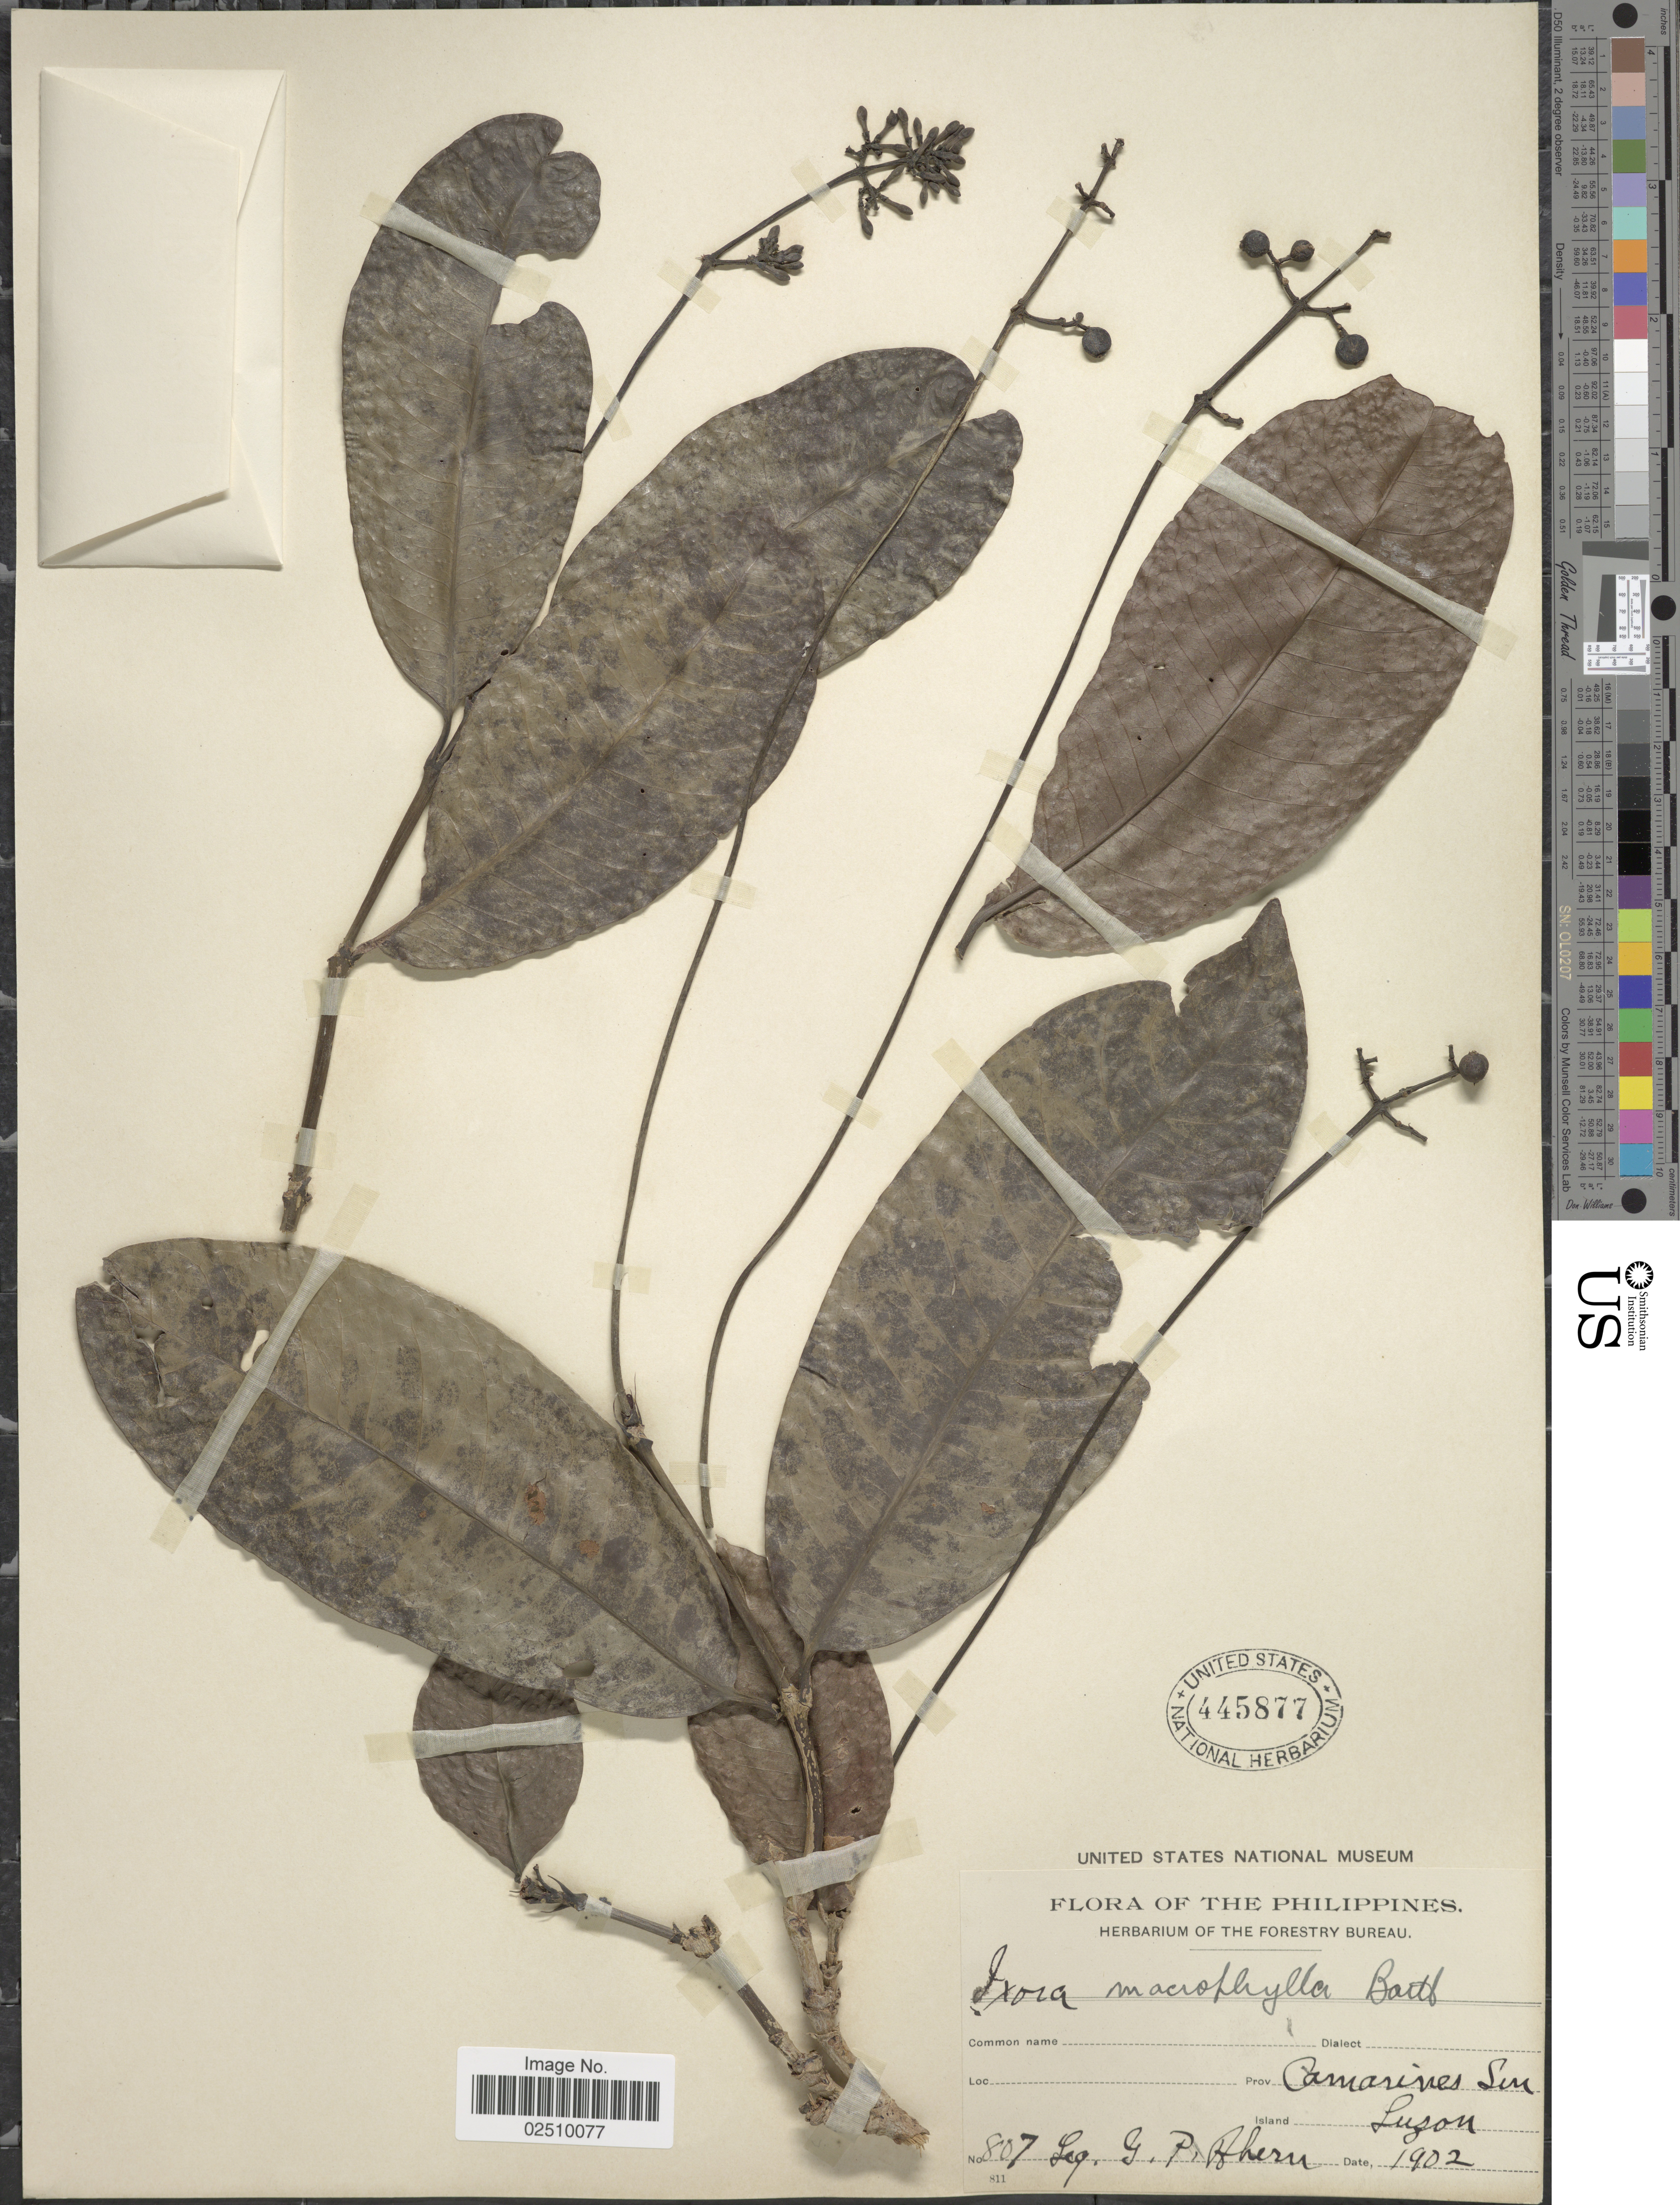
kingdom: Plantae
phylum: Tracheophyta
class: Magnoliopsida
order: Gentianales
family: Rubiaceae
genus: Ixora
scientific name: Ixora macrophylla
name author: Bartl. ex DC.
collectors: G. Ahern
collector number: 807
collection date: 1902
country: Philippines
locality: Prov. Camarines Sur, Island Luzon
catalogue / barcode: US 445877